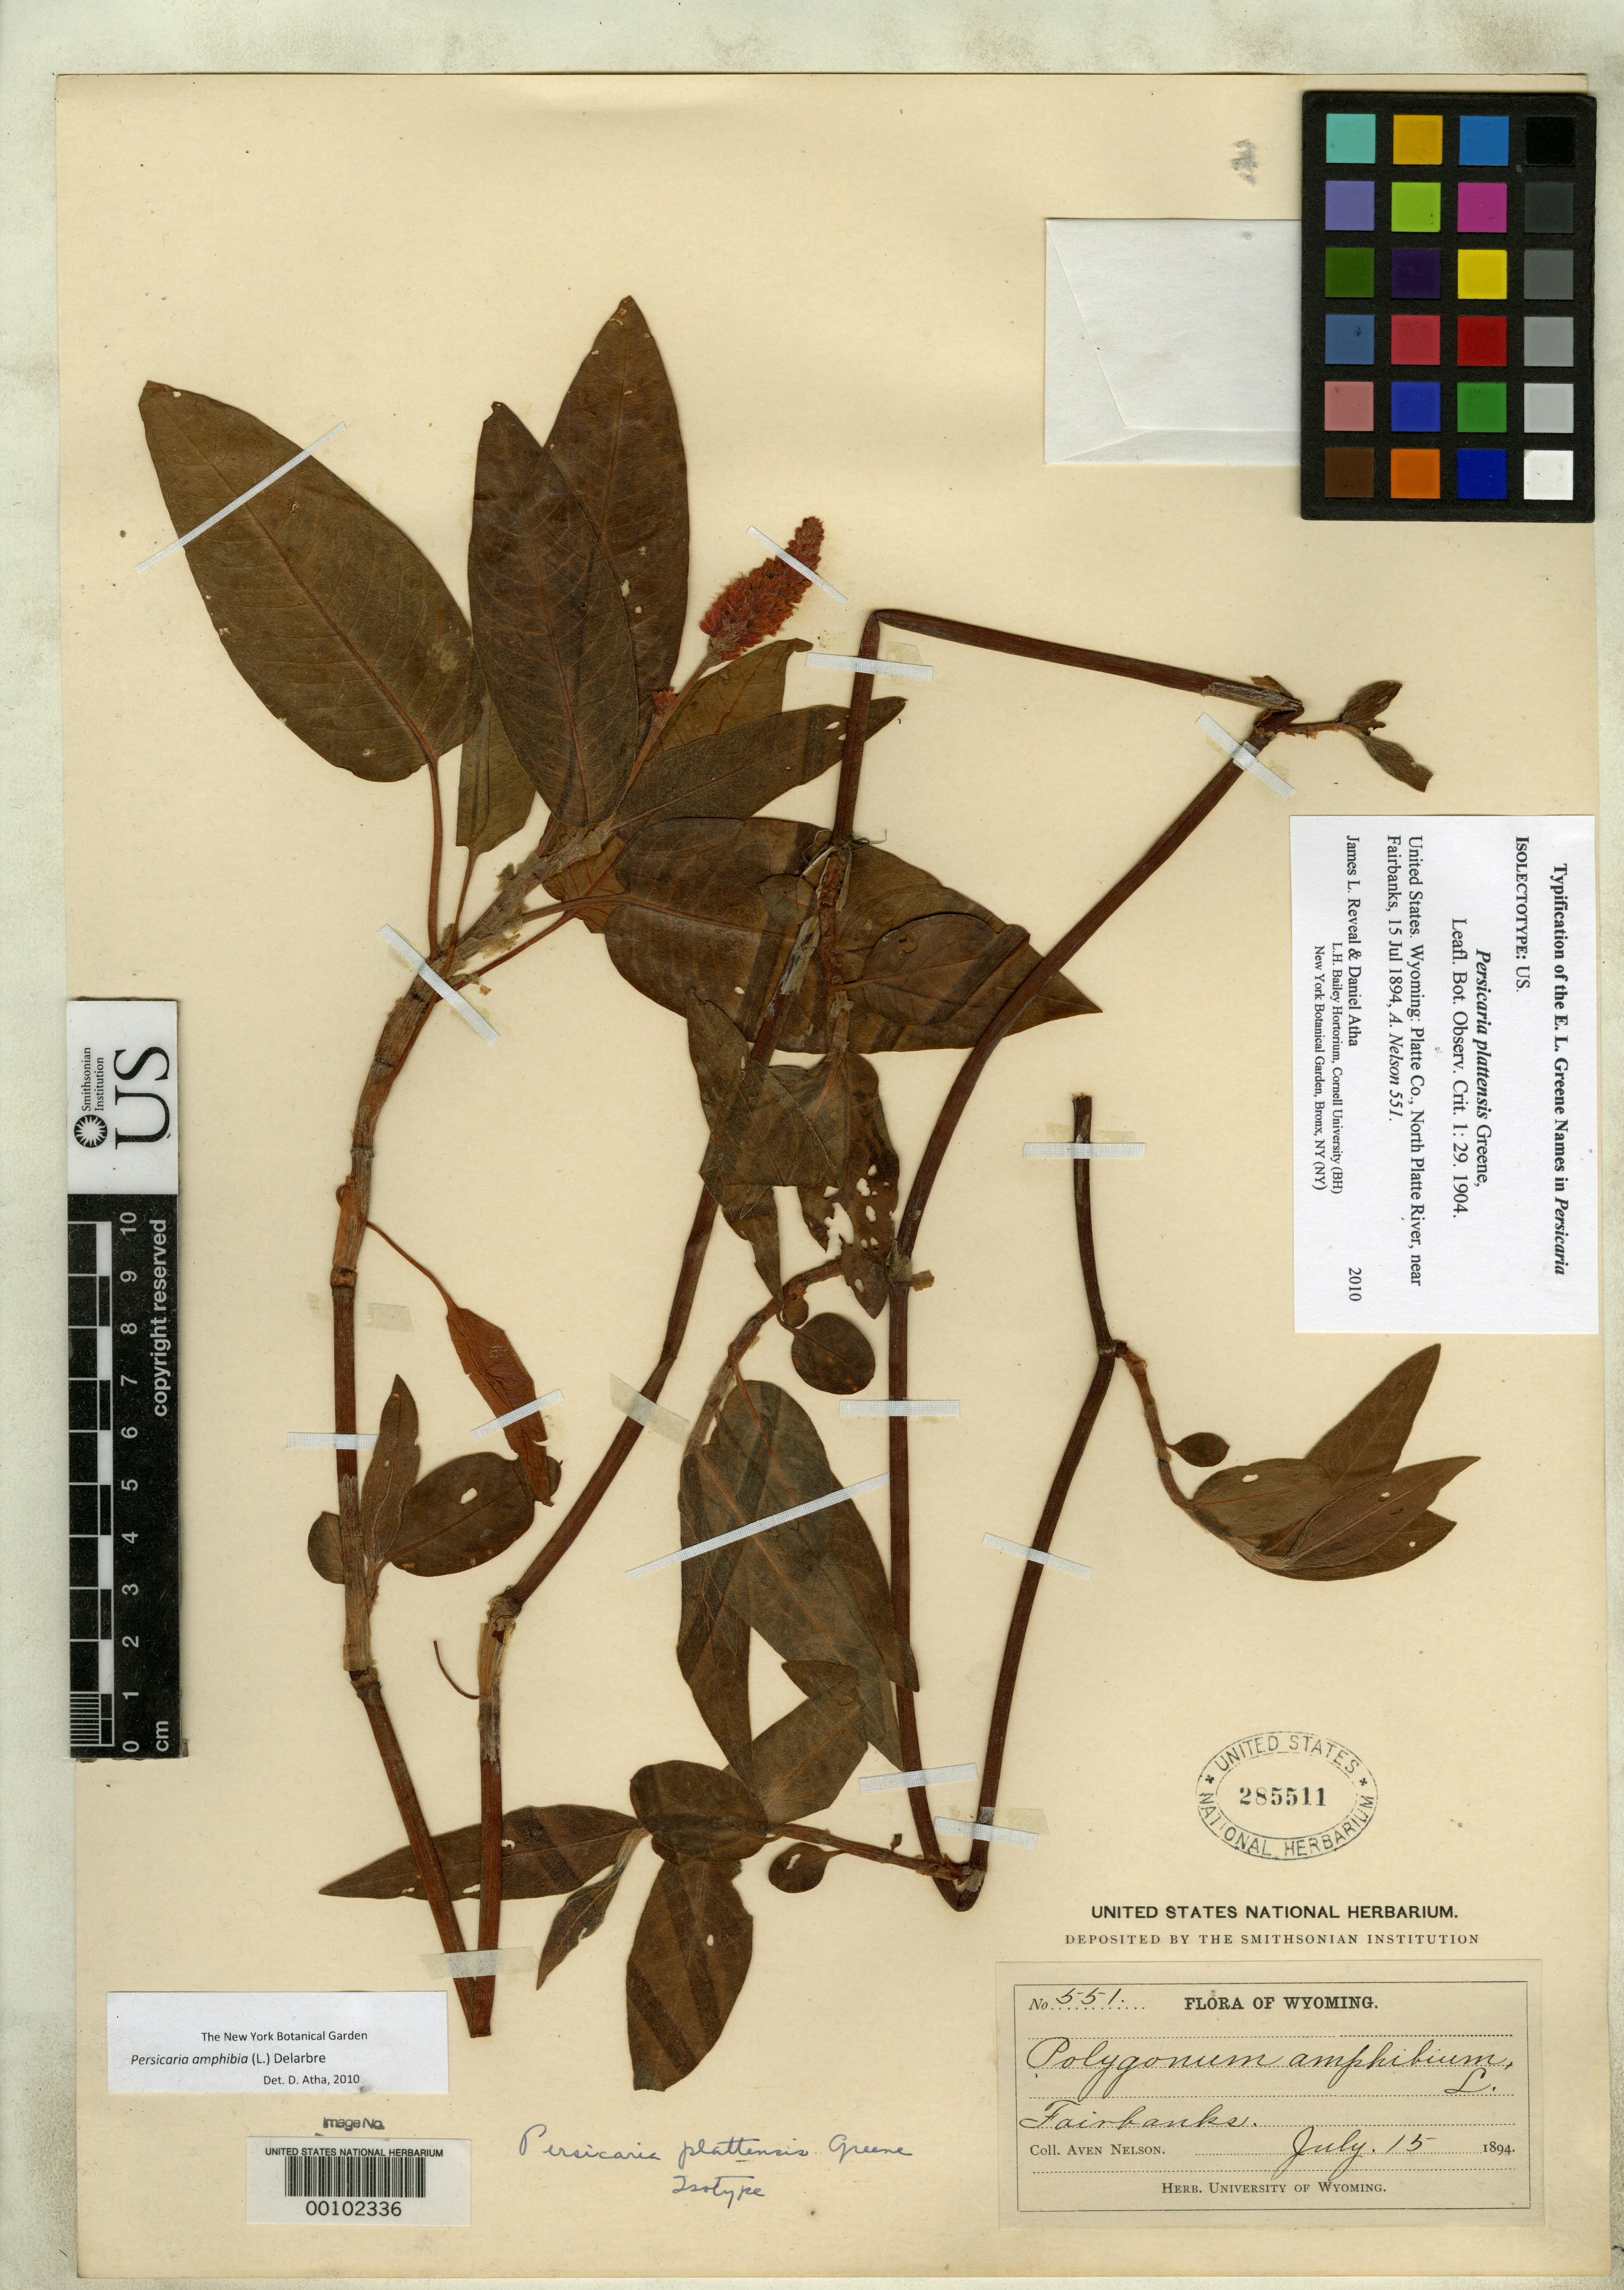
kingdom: Plantae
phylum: Tracheophyta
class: Magnoliopsida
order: Caryophyllales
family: Polygonaceae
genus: Persicaria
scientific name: Persicaria plattensis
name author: Greene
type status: Isolectotype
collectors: A. Nelson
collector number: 551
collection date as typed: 15 Jul 1894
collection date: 1894-07-15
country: United States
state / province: Wyoming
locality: Fairbanks.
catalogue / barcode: US 285511